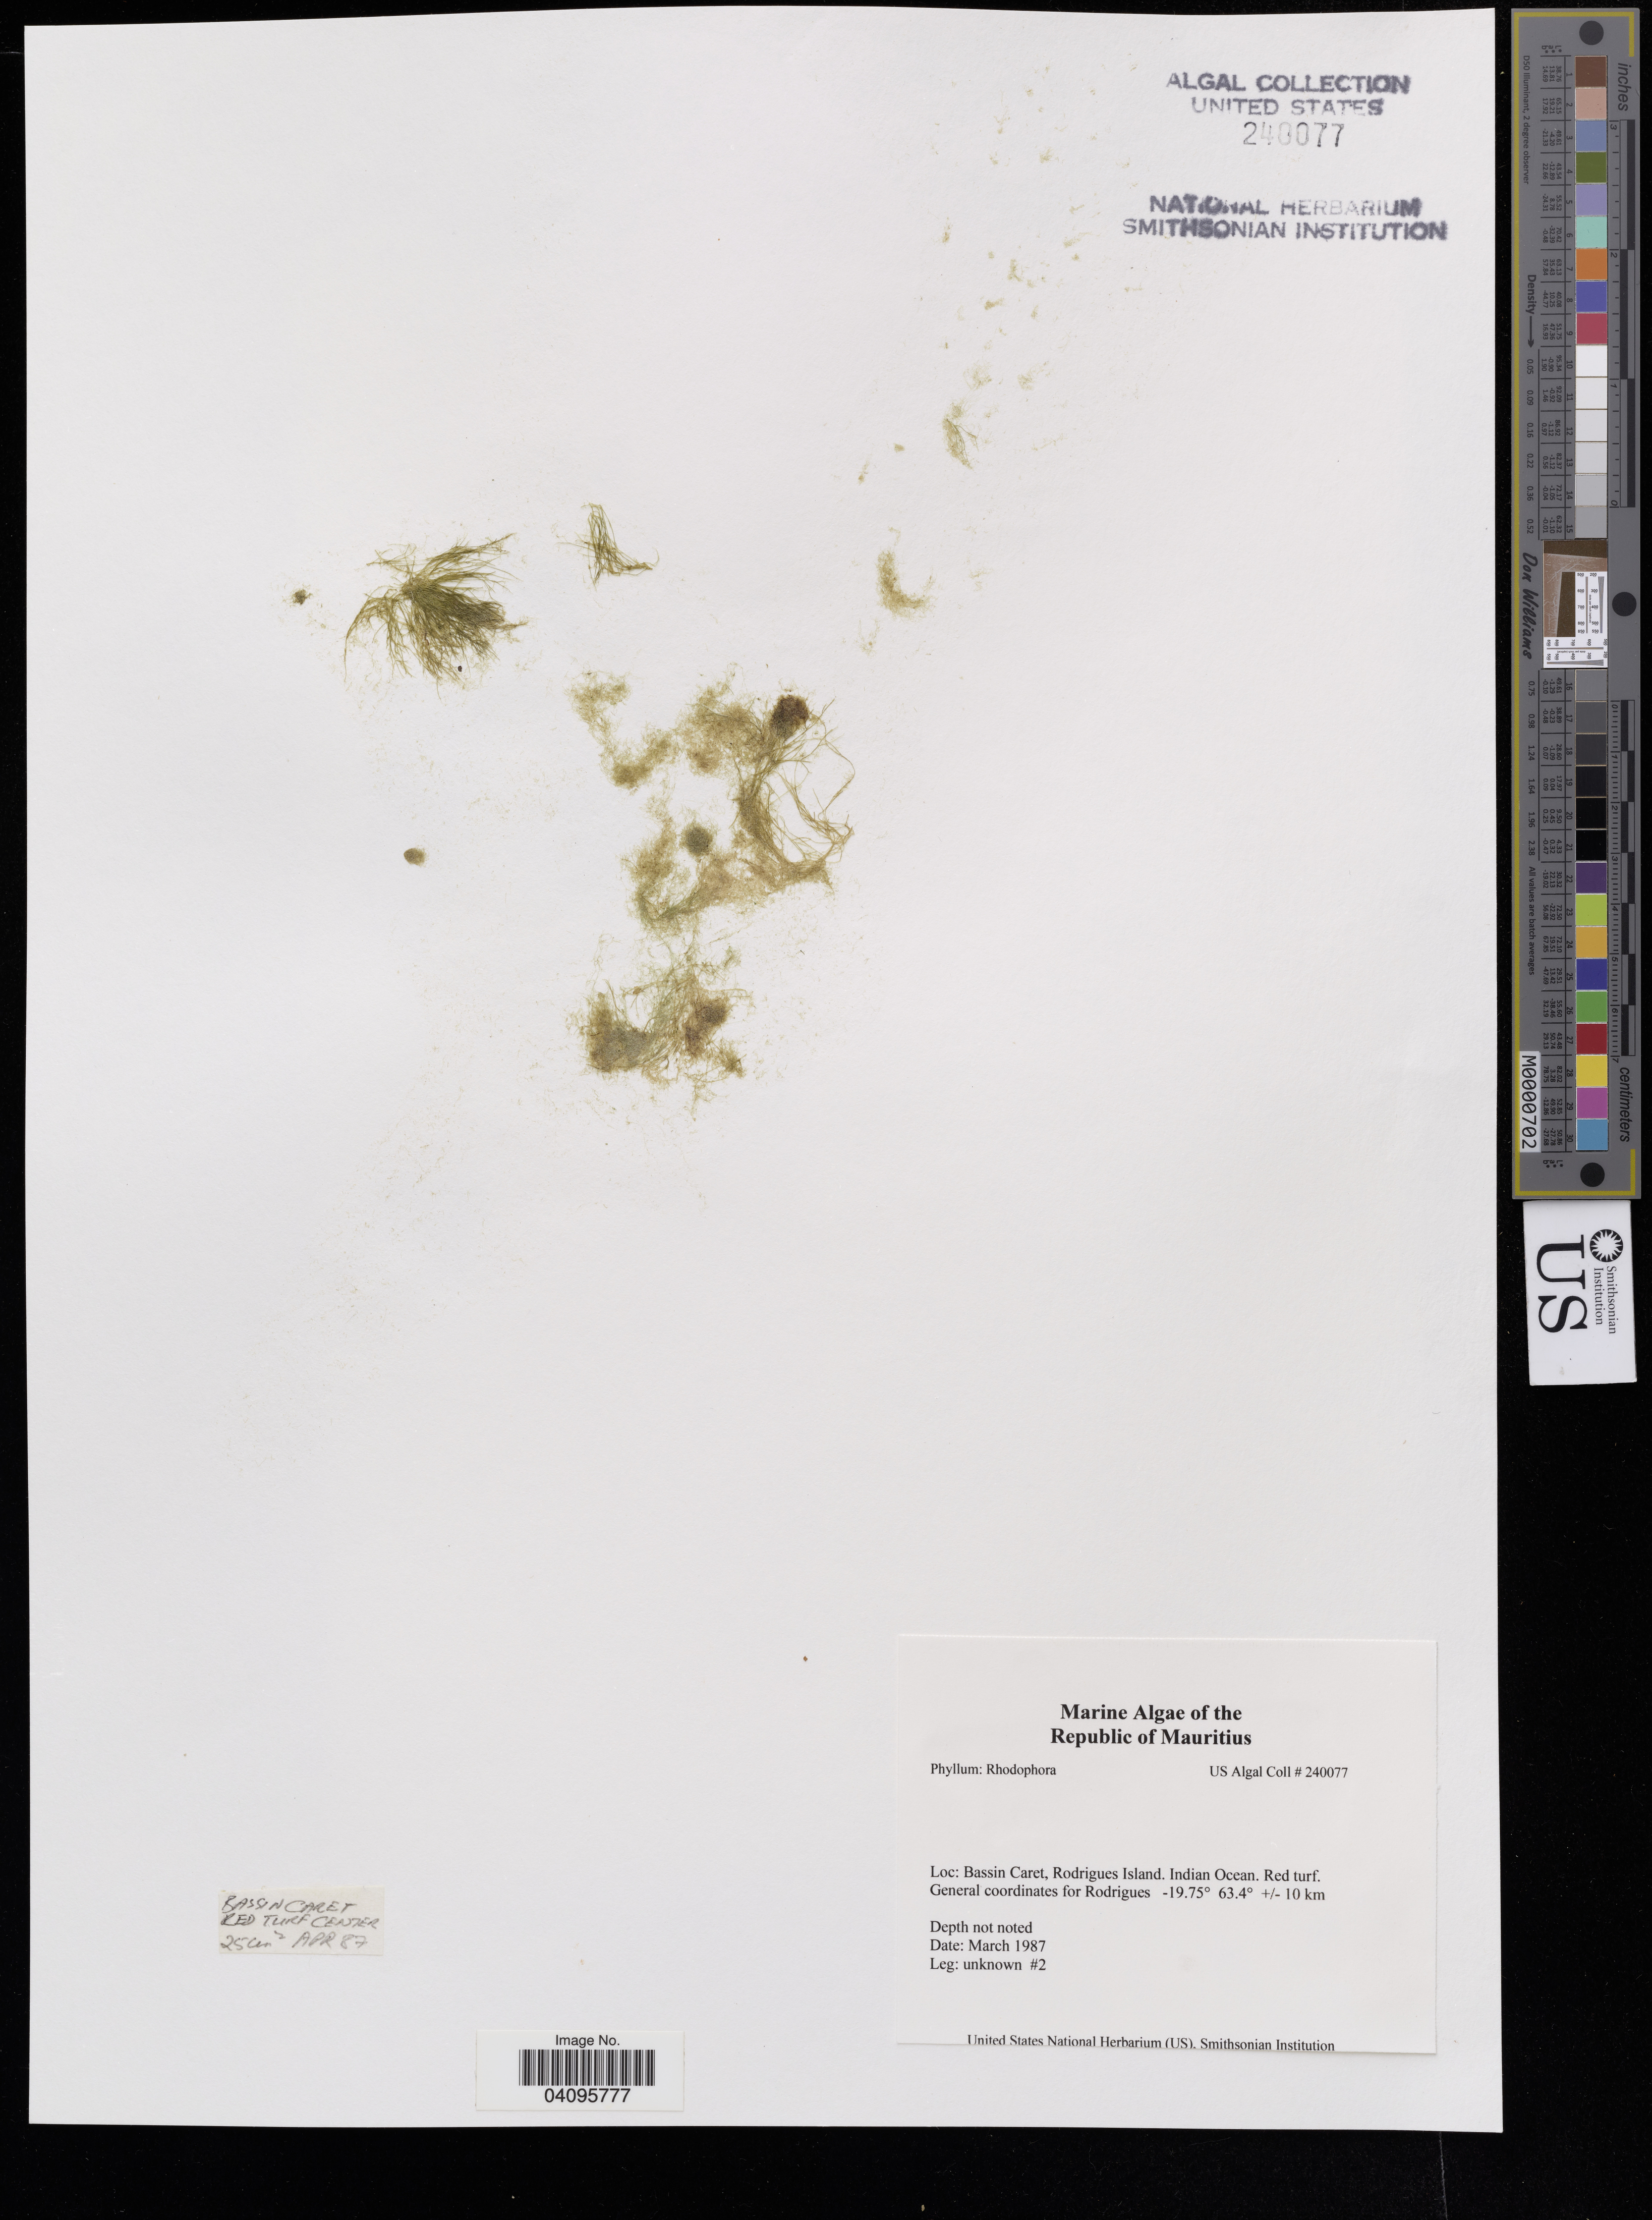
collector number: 2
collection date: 1987-03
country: Mauritius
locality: Bassin Caret, Rodrigues Island. Indian Ocean. Red turf.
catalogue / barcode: US 240077